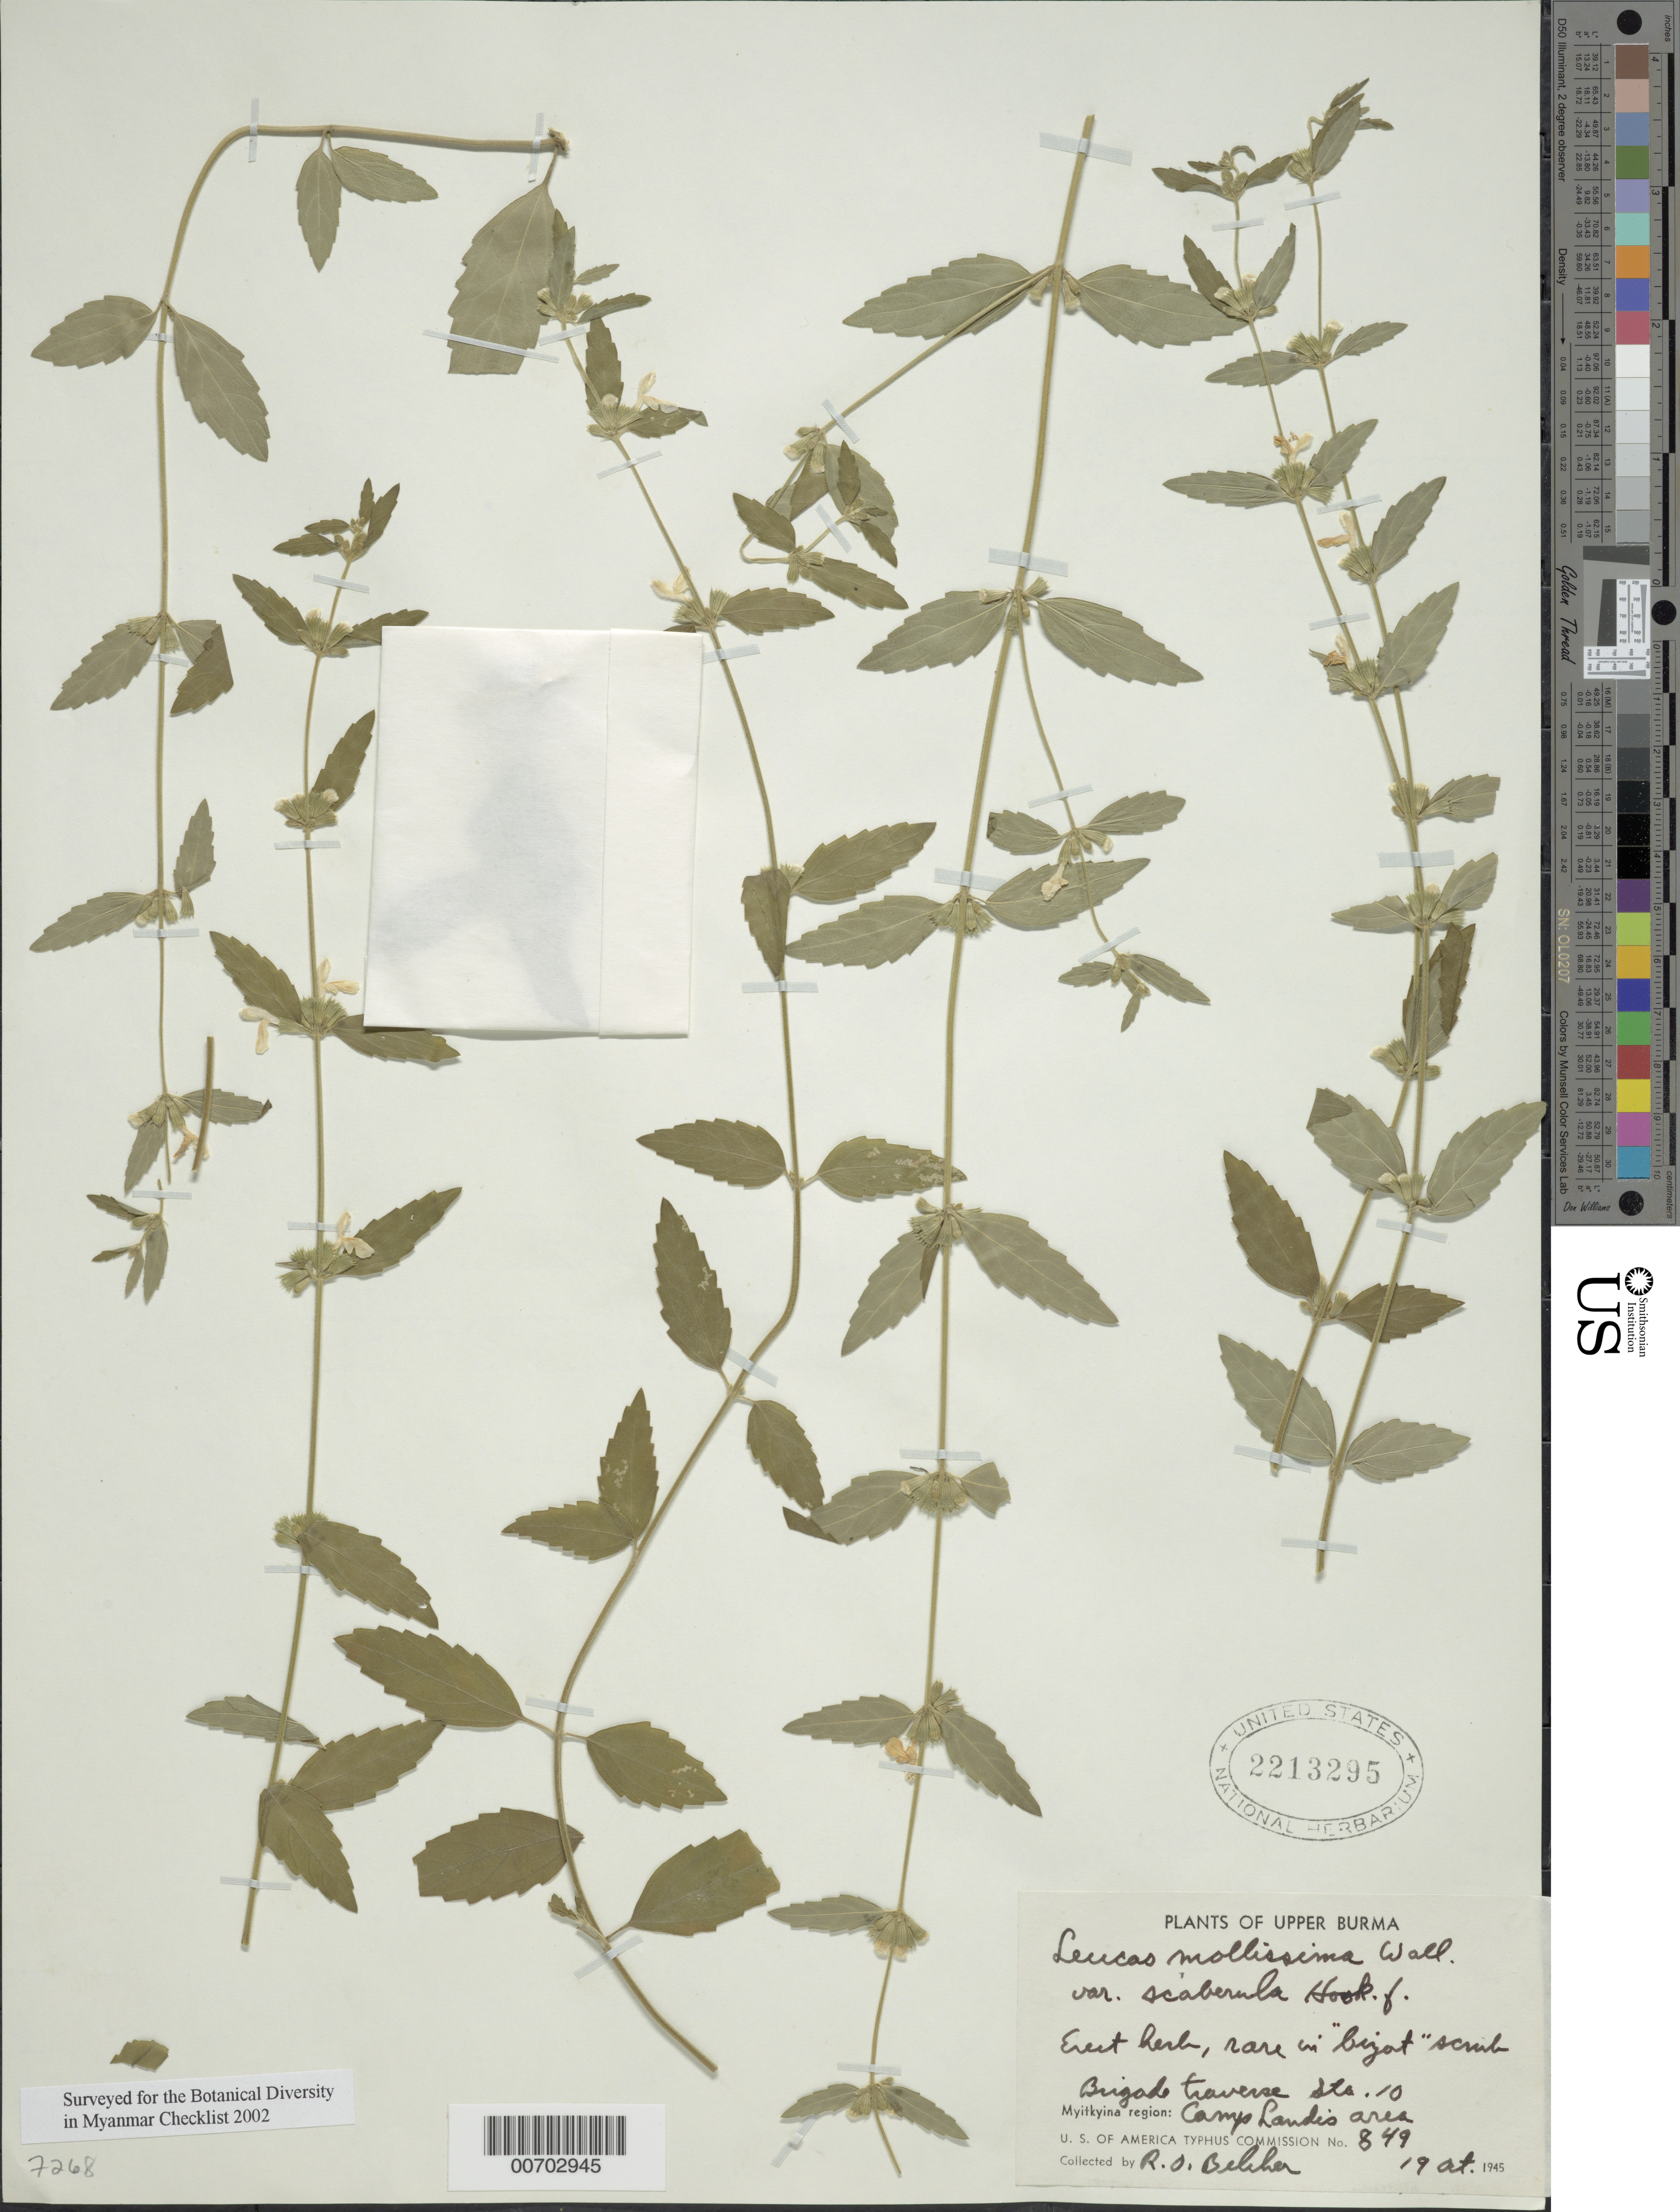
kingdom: Plantae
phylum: Tracheophyta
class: Magnoliopsida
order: Lamiales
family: Lamiaceae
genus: Leucas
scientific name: Leucas mollissima var. scaberula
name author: Hook. f.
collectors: R. Belcher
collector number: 849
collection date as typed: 19 Oct 1945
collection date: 1945-10-19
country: Myanmar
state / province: Kachin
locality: Myitkyina, Camp Landis area, Sta. 10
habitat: In "bizat" scrub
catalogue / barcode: US 2213295